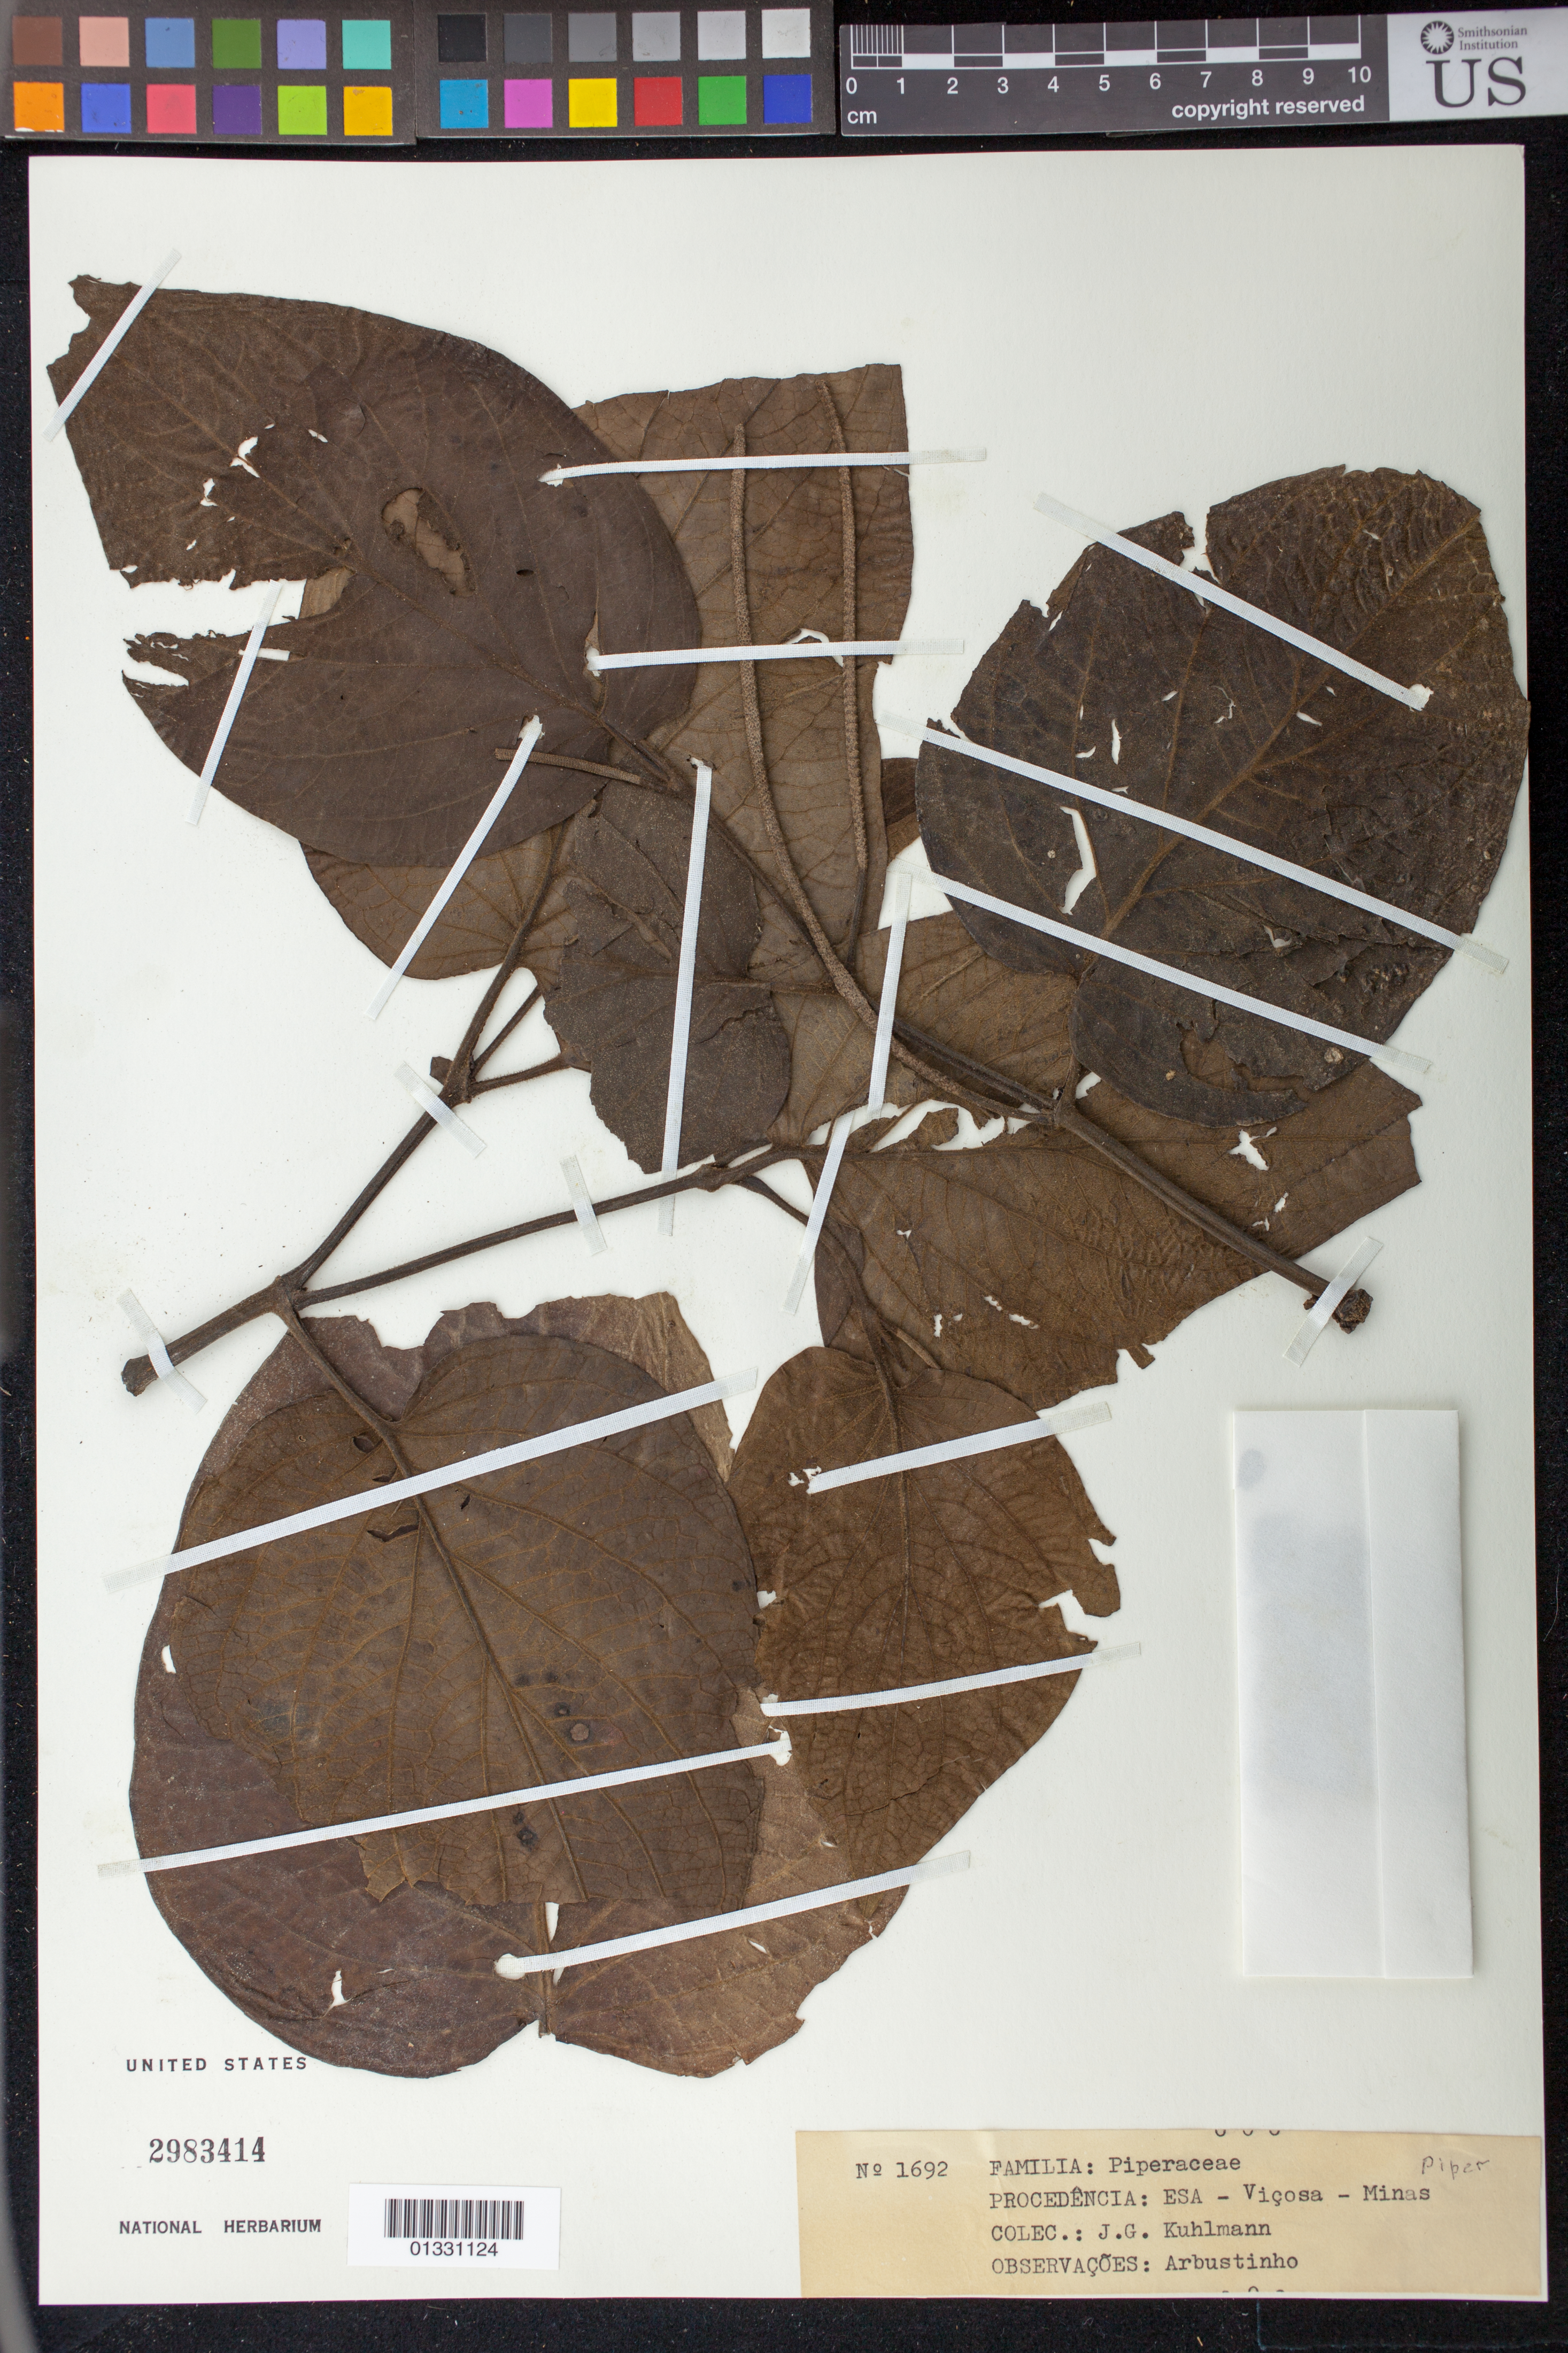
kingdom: Plantae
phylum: Tracheophyta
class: Magnoliopsida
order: Piperales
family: Piperaceae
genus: Piper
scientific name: Piper sp.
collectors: J. G. Kuhlmann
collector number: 1692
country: Brazil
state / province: Minas Gerais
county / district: Viçosa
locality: ESA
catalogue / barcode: US 2983414